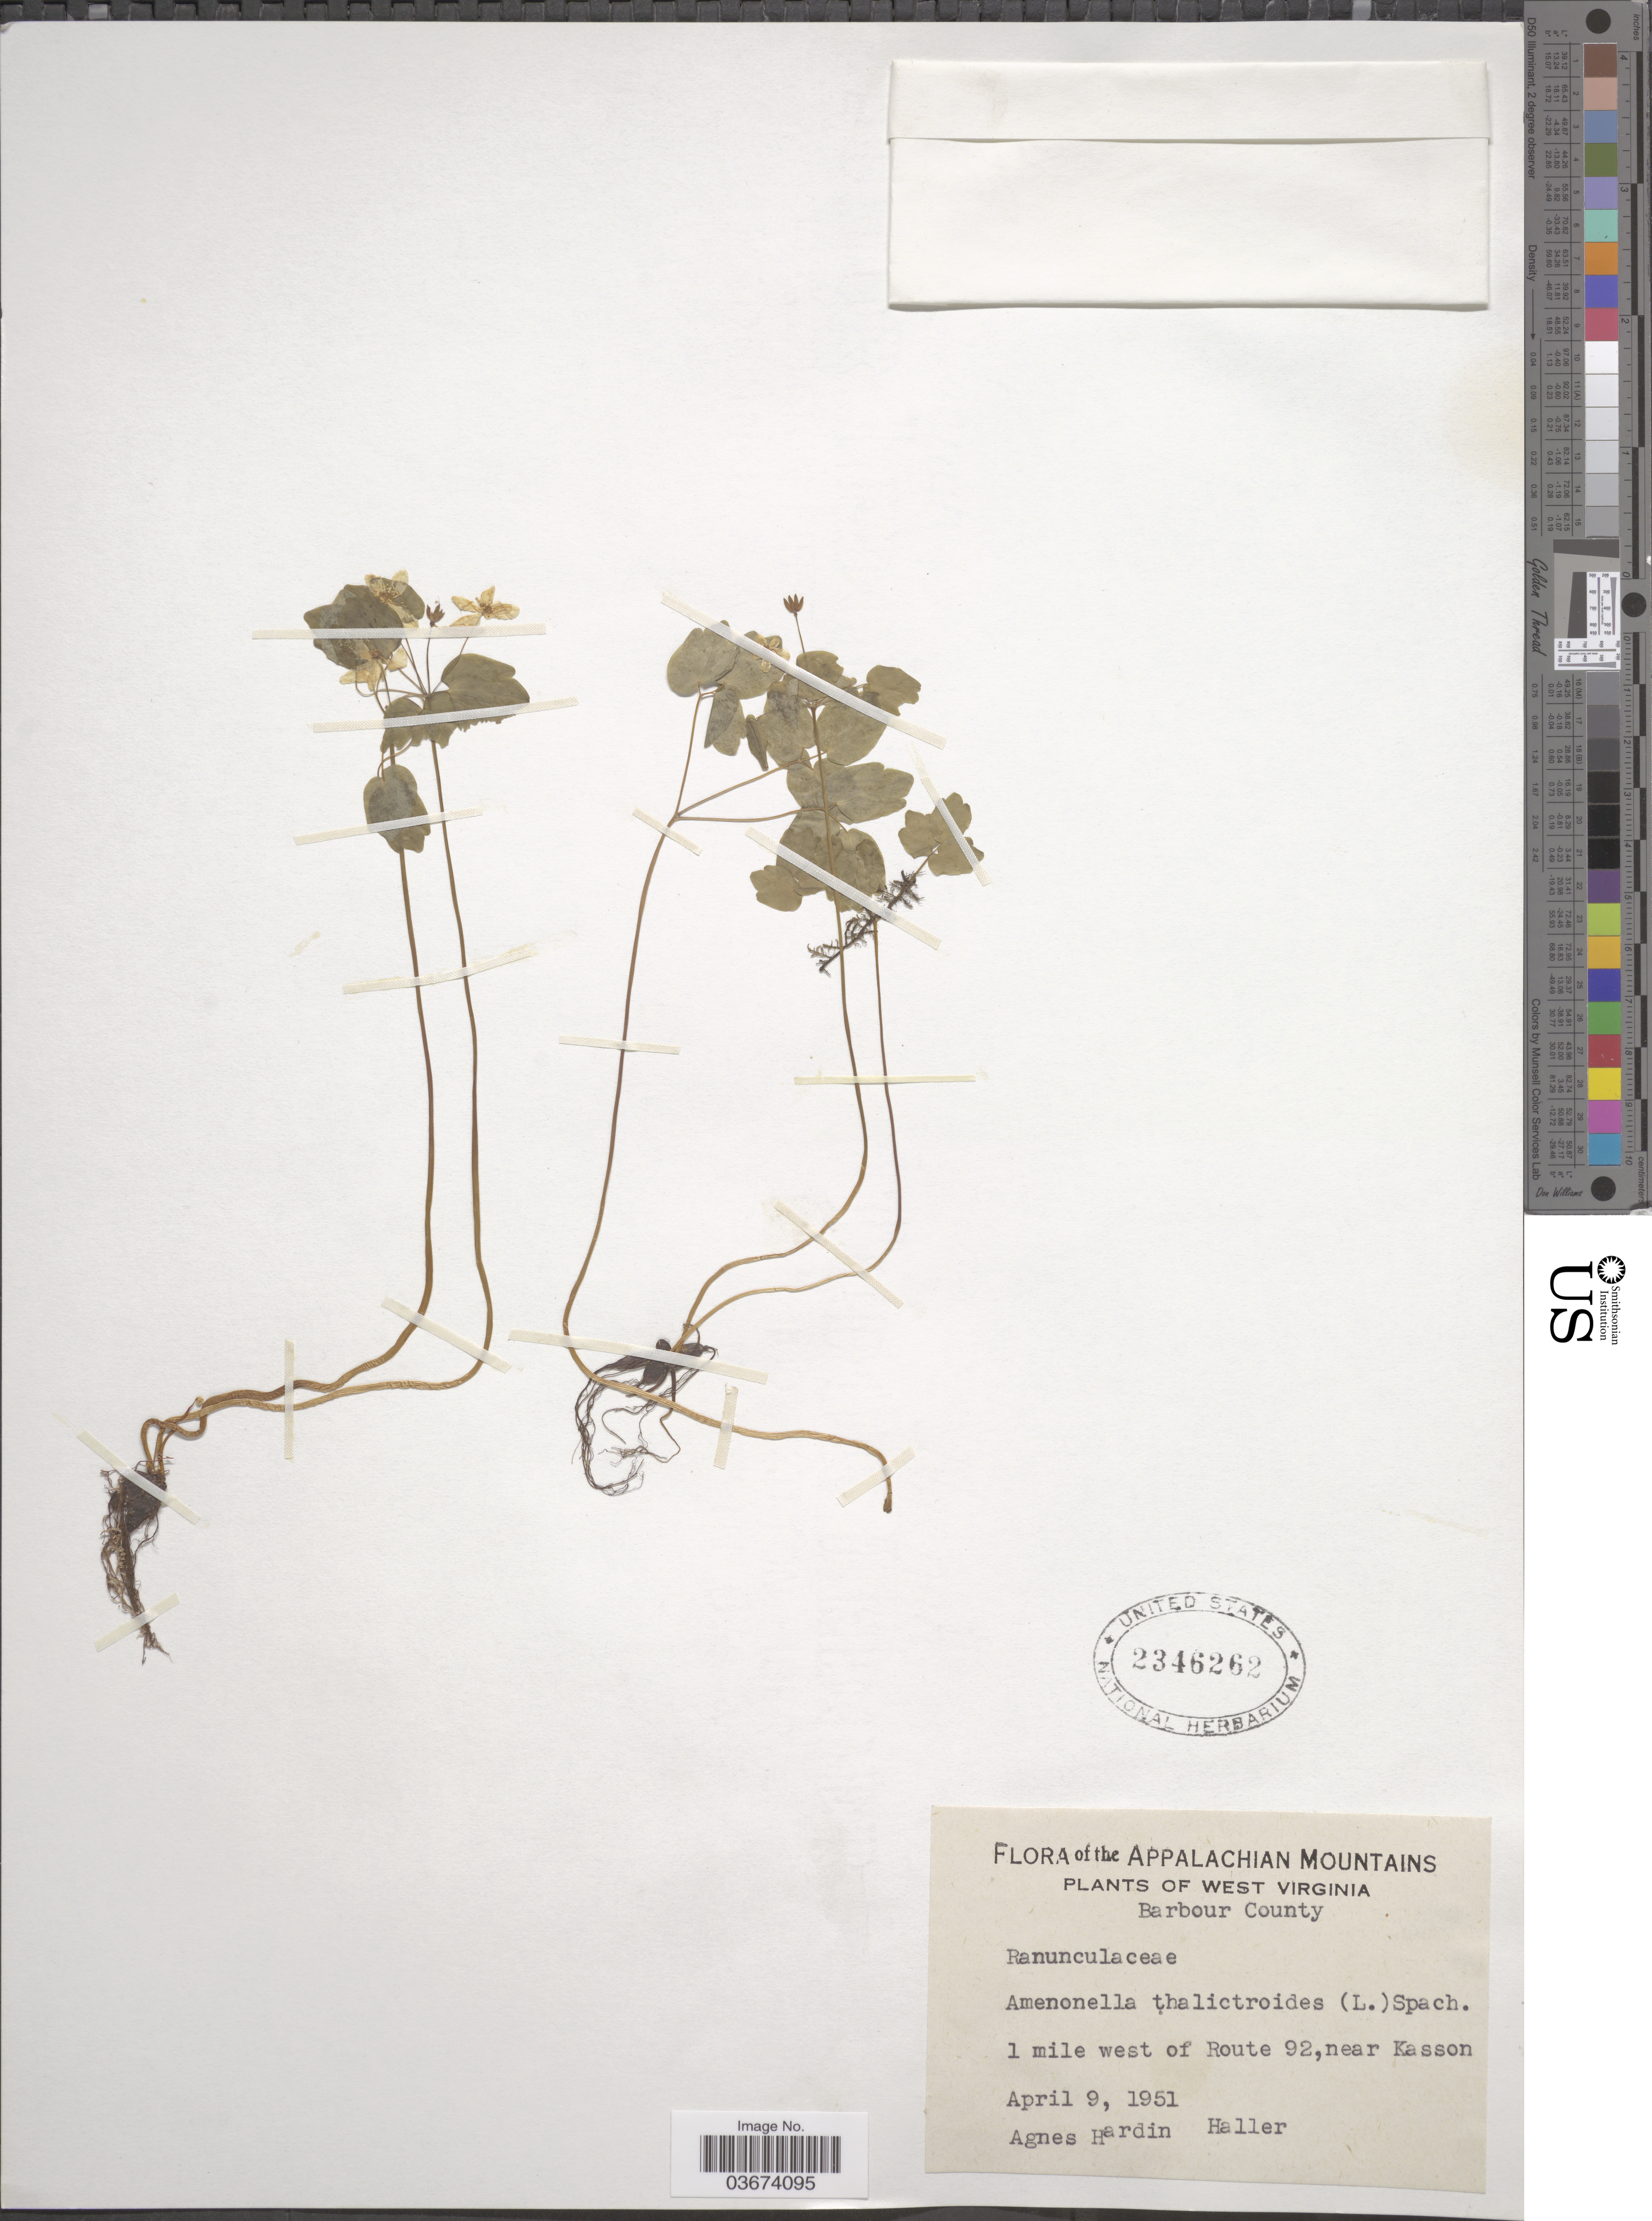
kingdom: Plantae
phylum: Tracheophyta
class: Magnoliopsida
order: Ranunculales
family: Ranunculaceae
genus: Thalictrum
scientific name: Thalictrum thalictroides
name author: (L.) A.J. Eames & B. Boivin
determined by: Strong, M. T., (US), Smithsonian Institution - National Museum of Natural History (UNITED STATES)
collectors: A. Haller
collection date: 1951-04-09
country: United States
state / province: West Virginia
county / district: Barbour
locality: The Appalachian Mountains. Barbour County. 1 mile west of Route 92, near Kasson.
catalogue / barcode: US 2346262